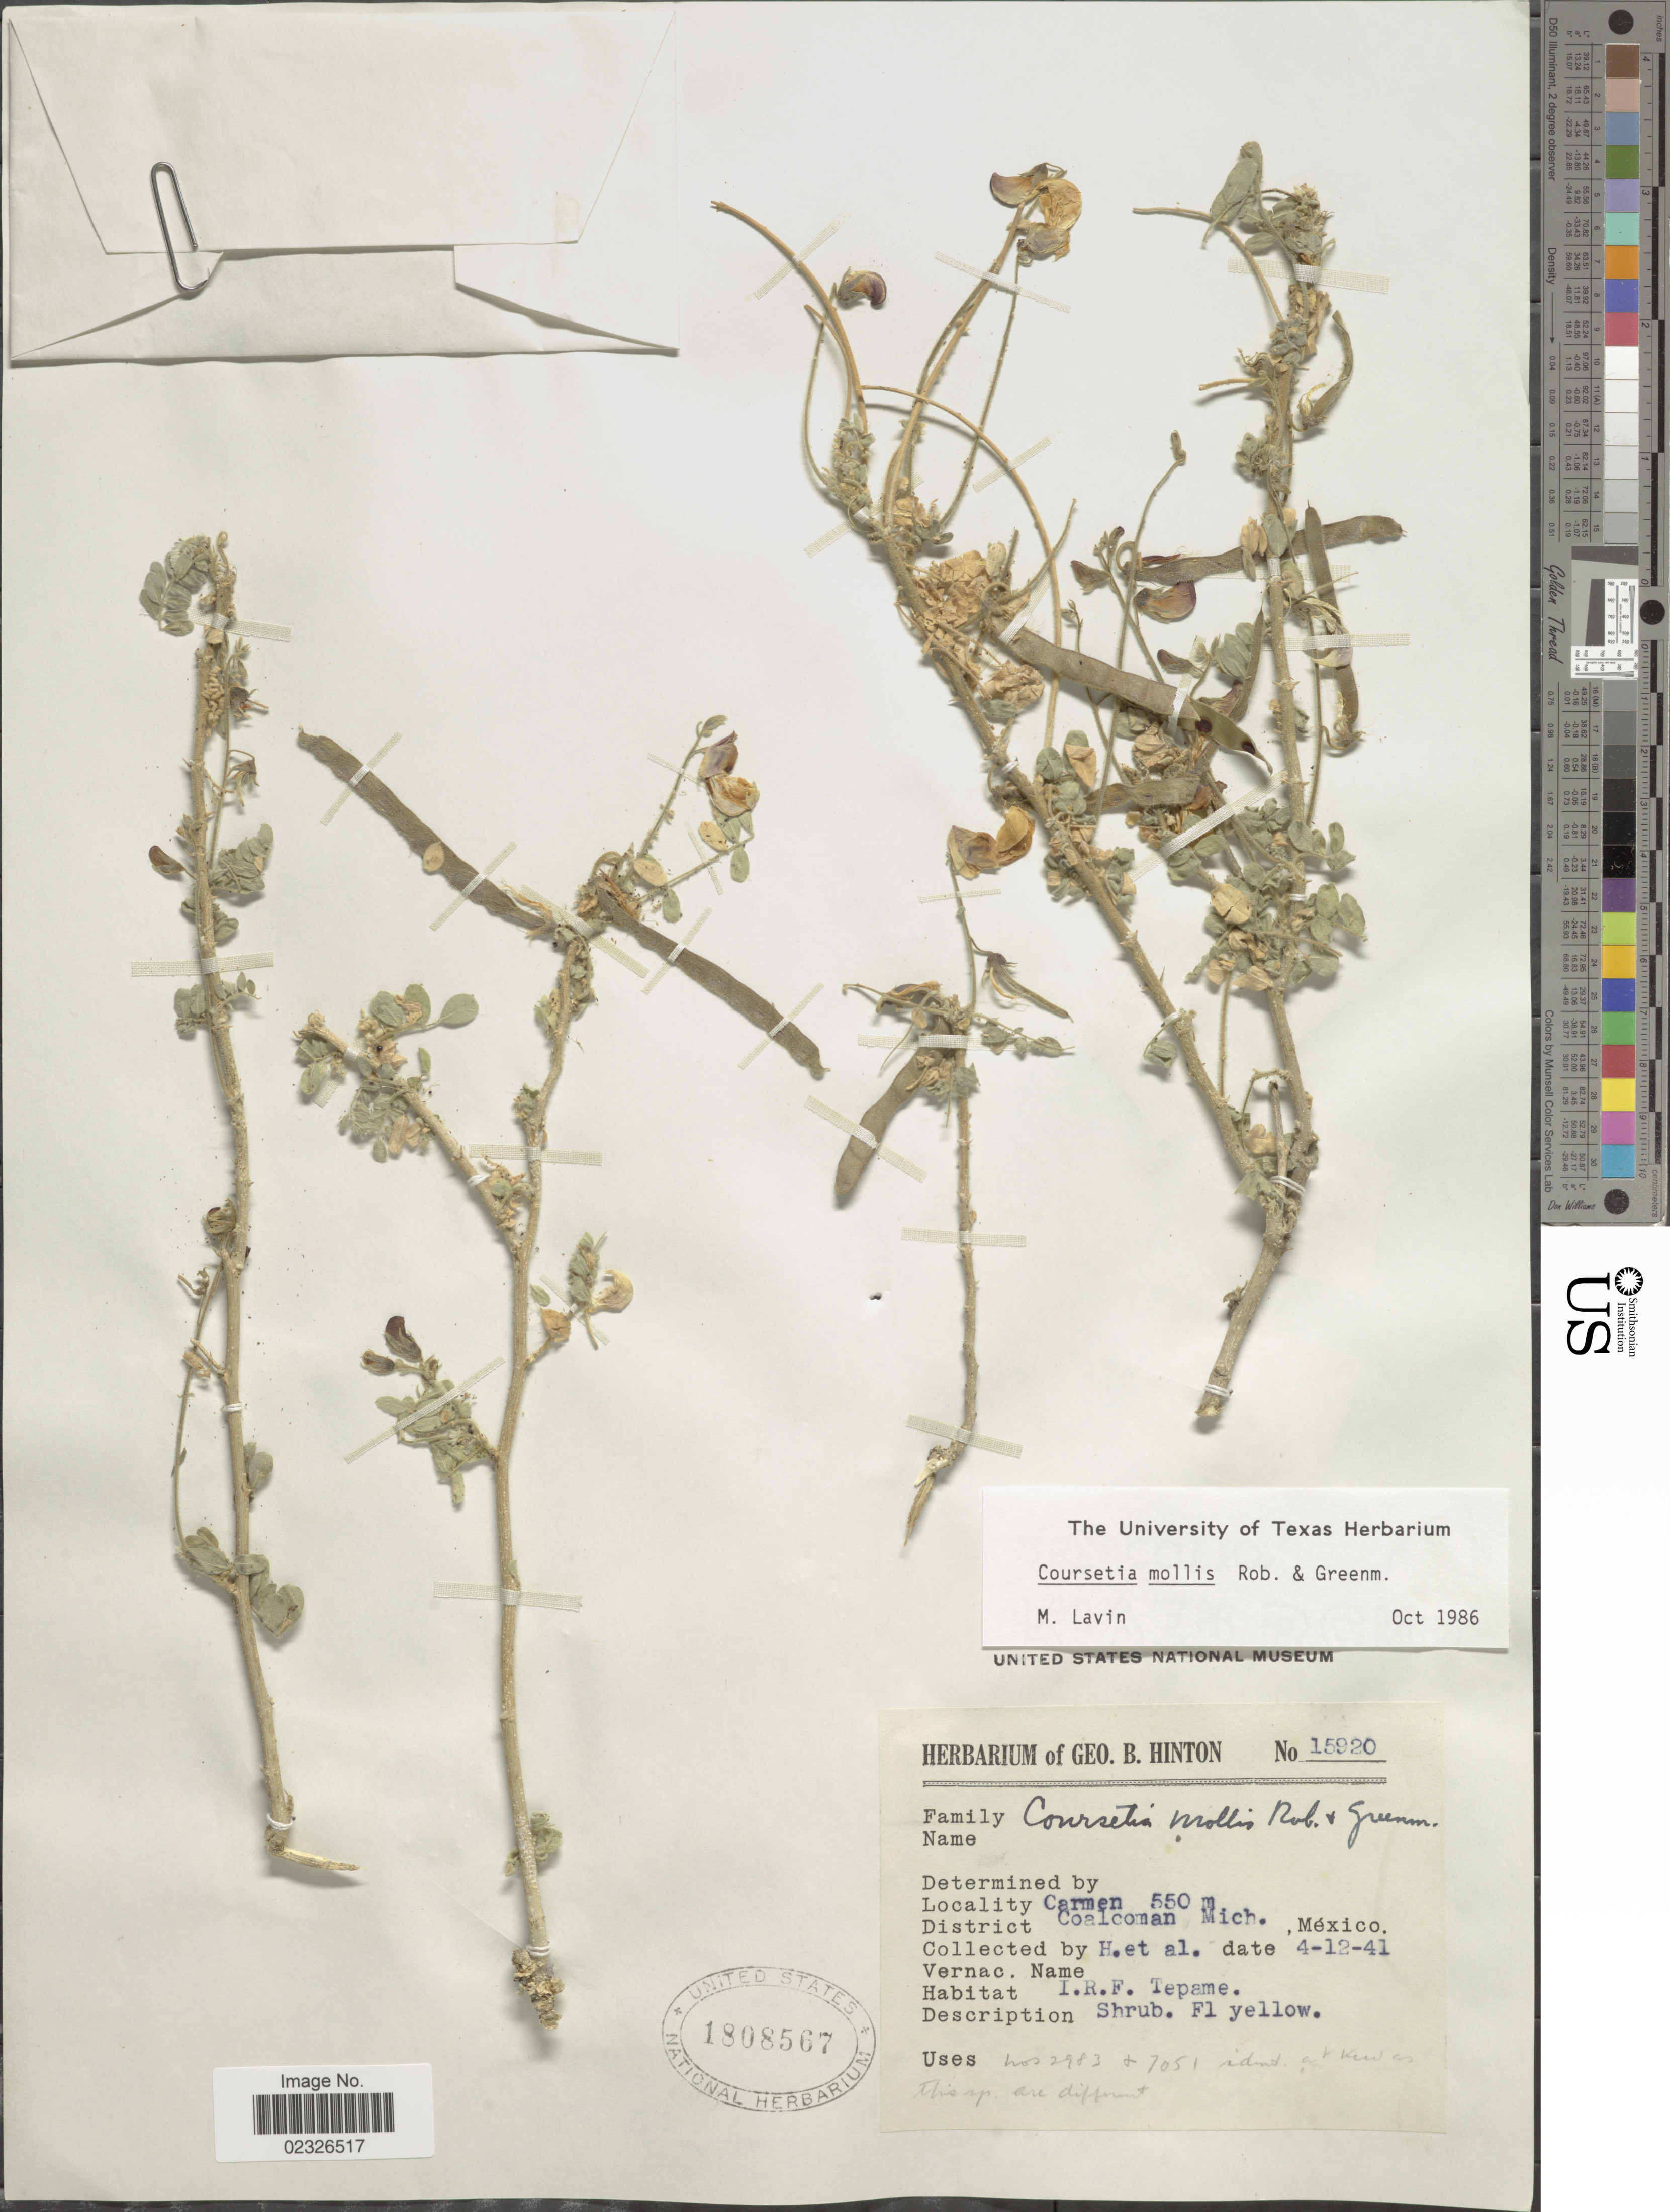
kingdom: Plantae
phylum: Tracheophyta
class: Magnoliopsida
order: Fabales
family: Fabaceae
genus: Coursetia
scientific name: Coursetia mollis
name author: B.L. Rob. & Greenm.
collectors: ex herb. G. B. Hinton & et al.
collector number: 15920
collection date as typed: Transcribed d/m/y: 12/4/41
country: Mexico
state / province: Michoacán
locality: Carmen, Coalcoman, Mich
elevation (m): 550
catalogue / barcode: US 1808567